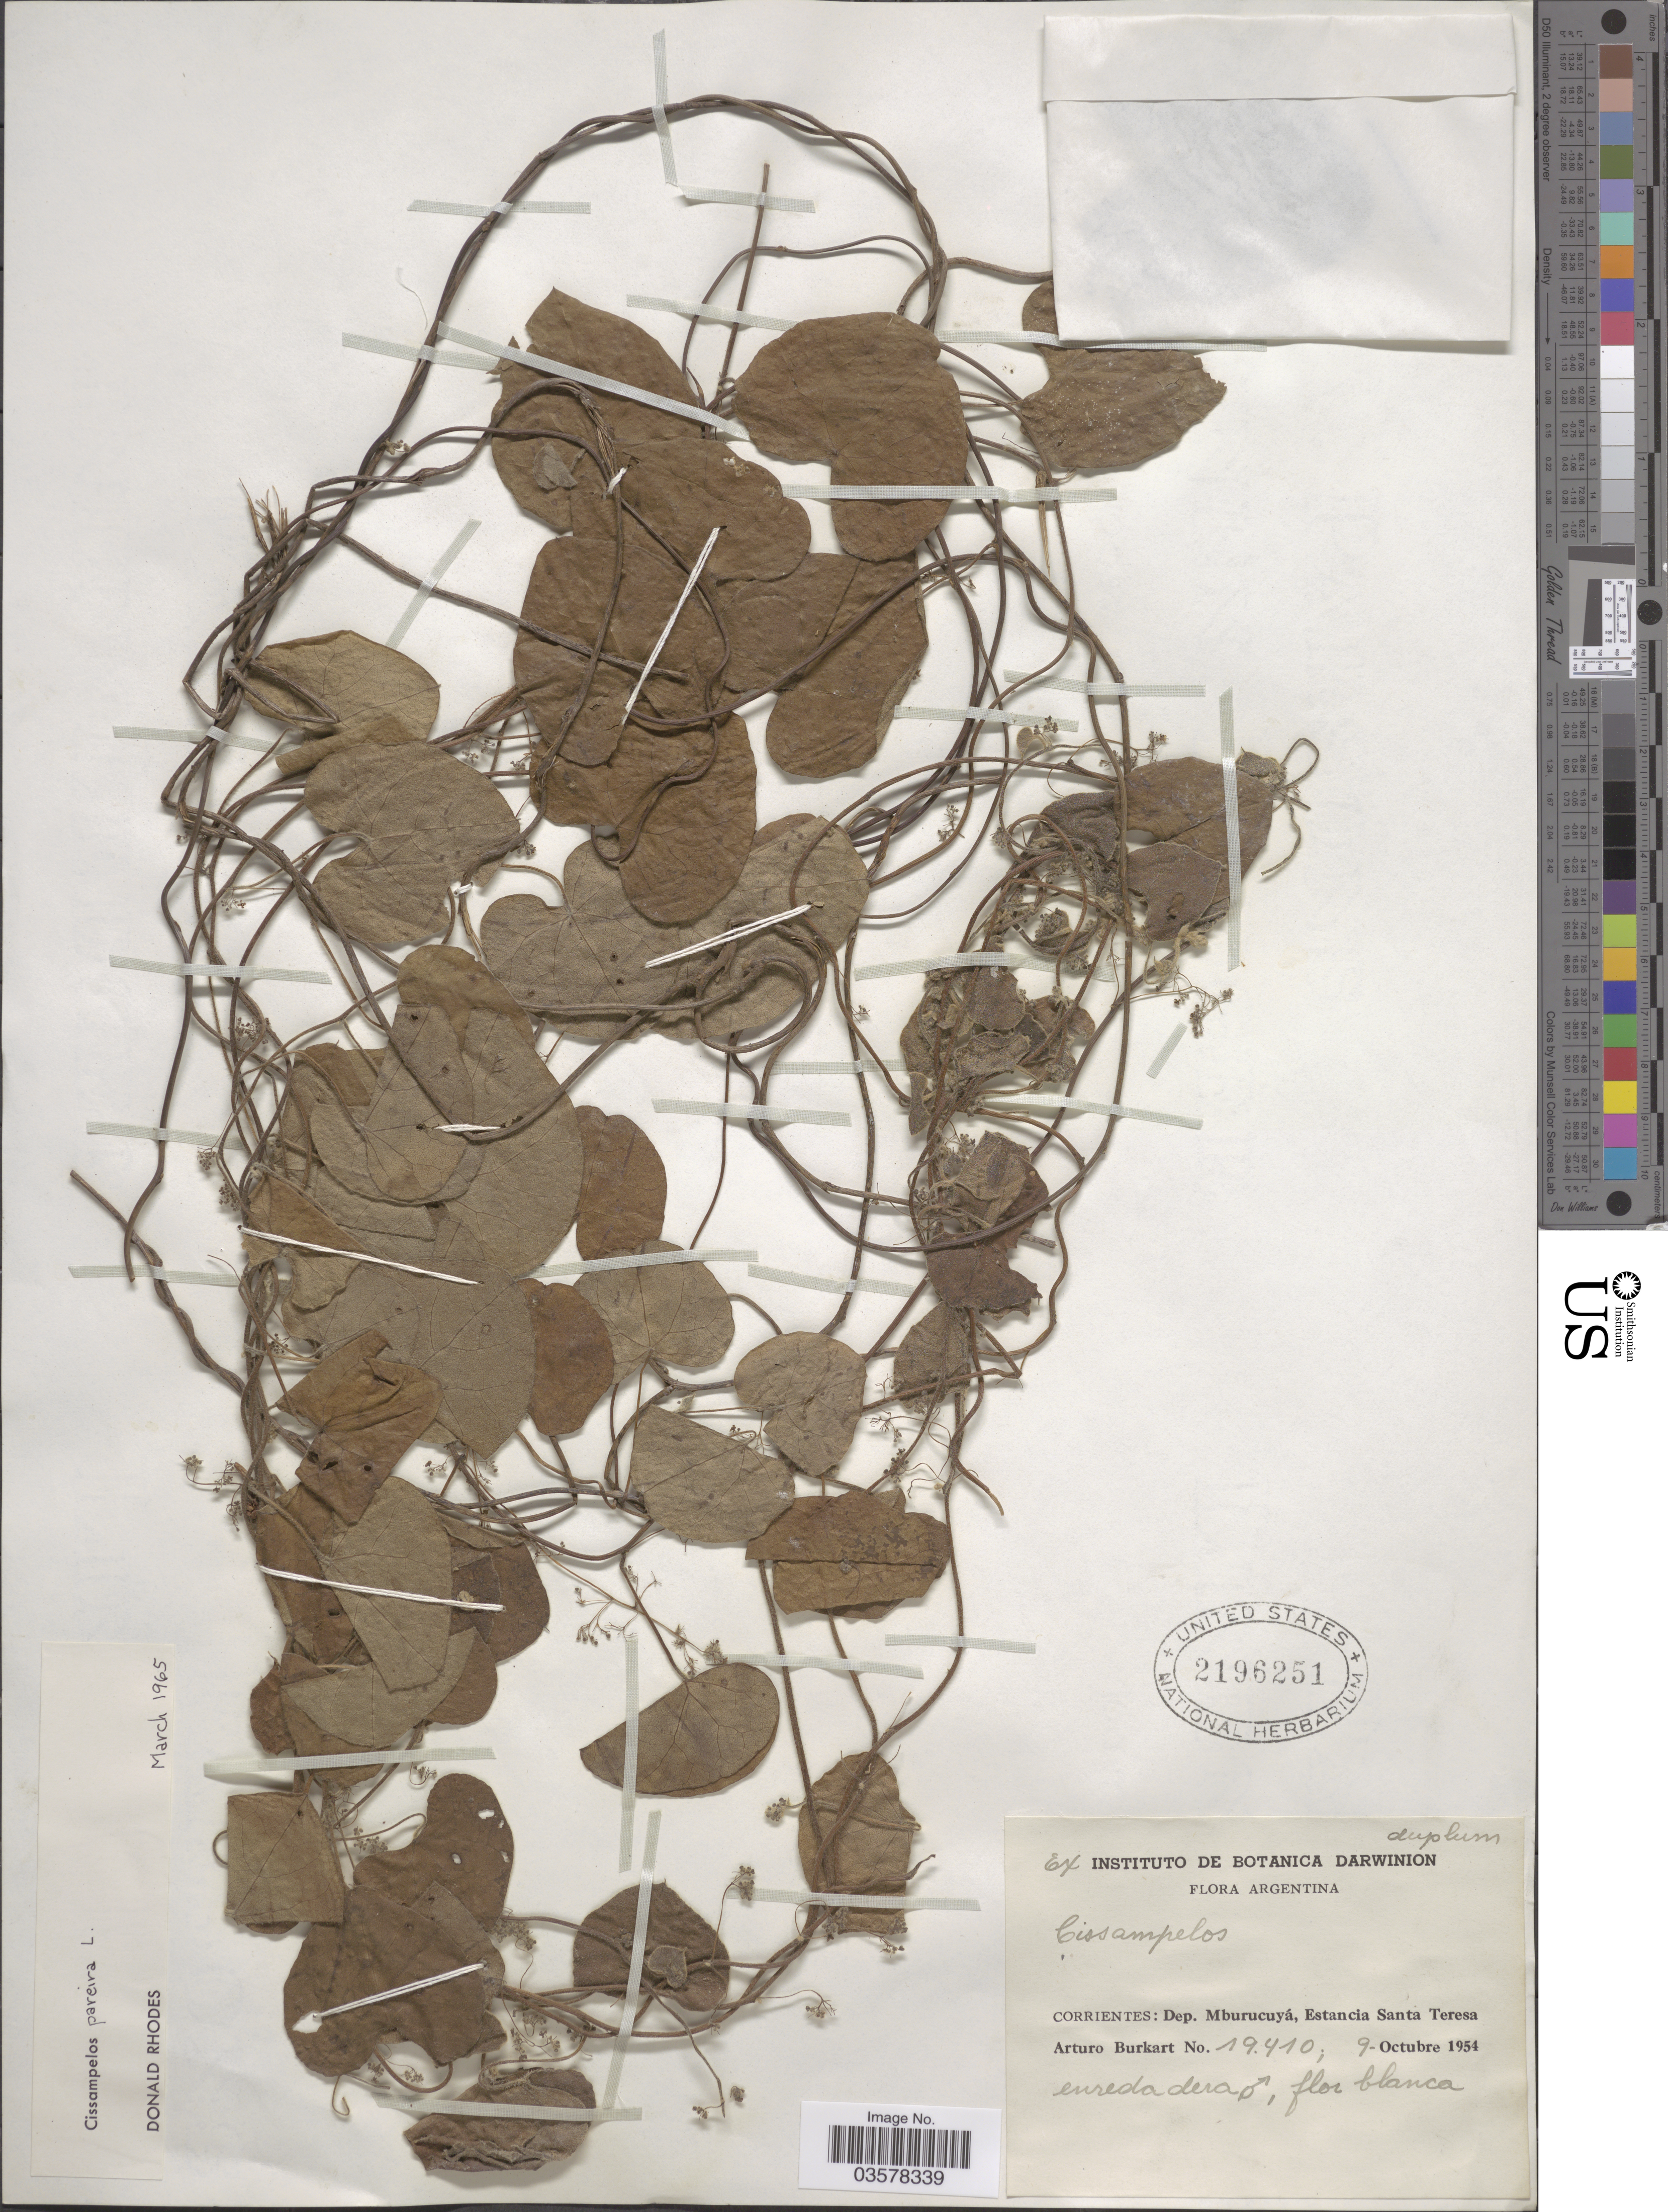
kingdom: Plantae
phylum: Tracheophyta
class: Magnoliopsida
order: Ranunculales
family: Menispermaceae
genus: Cissampelos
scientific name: Cissampelos pareira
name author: L.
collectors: A. E. Burkart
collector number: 19410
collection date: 1954-10-09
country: Argentina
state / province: Corrientes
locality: Dep. Mburucuyá, Estancia Santa Teresa.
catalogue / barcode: US 2196251